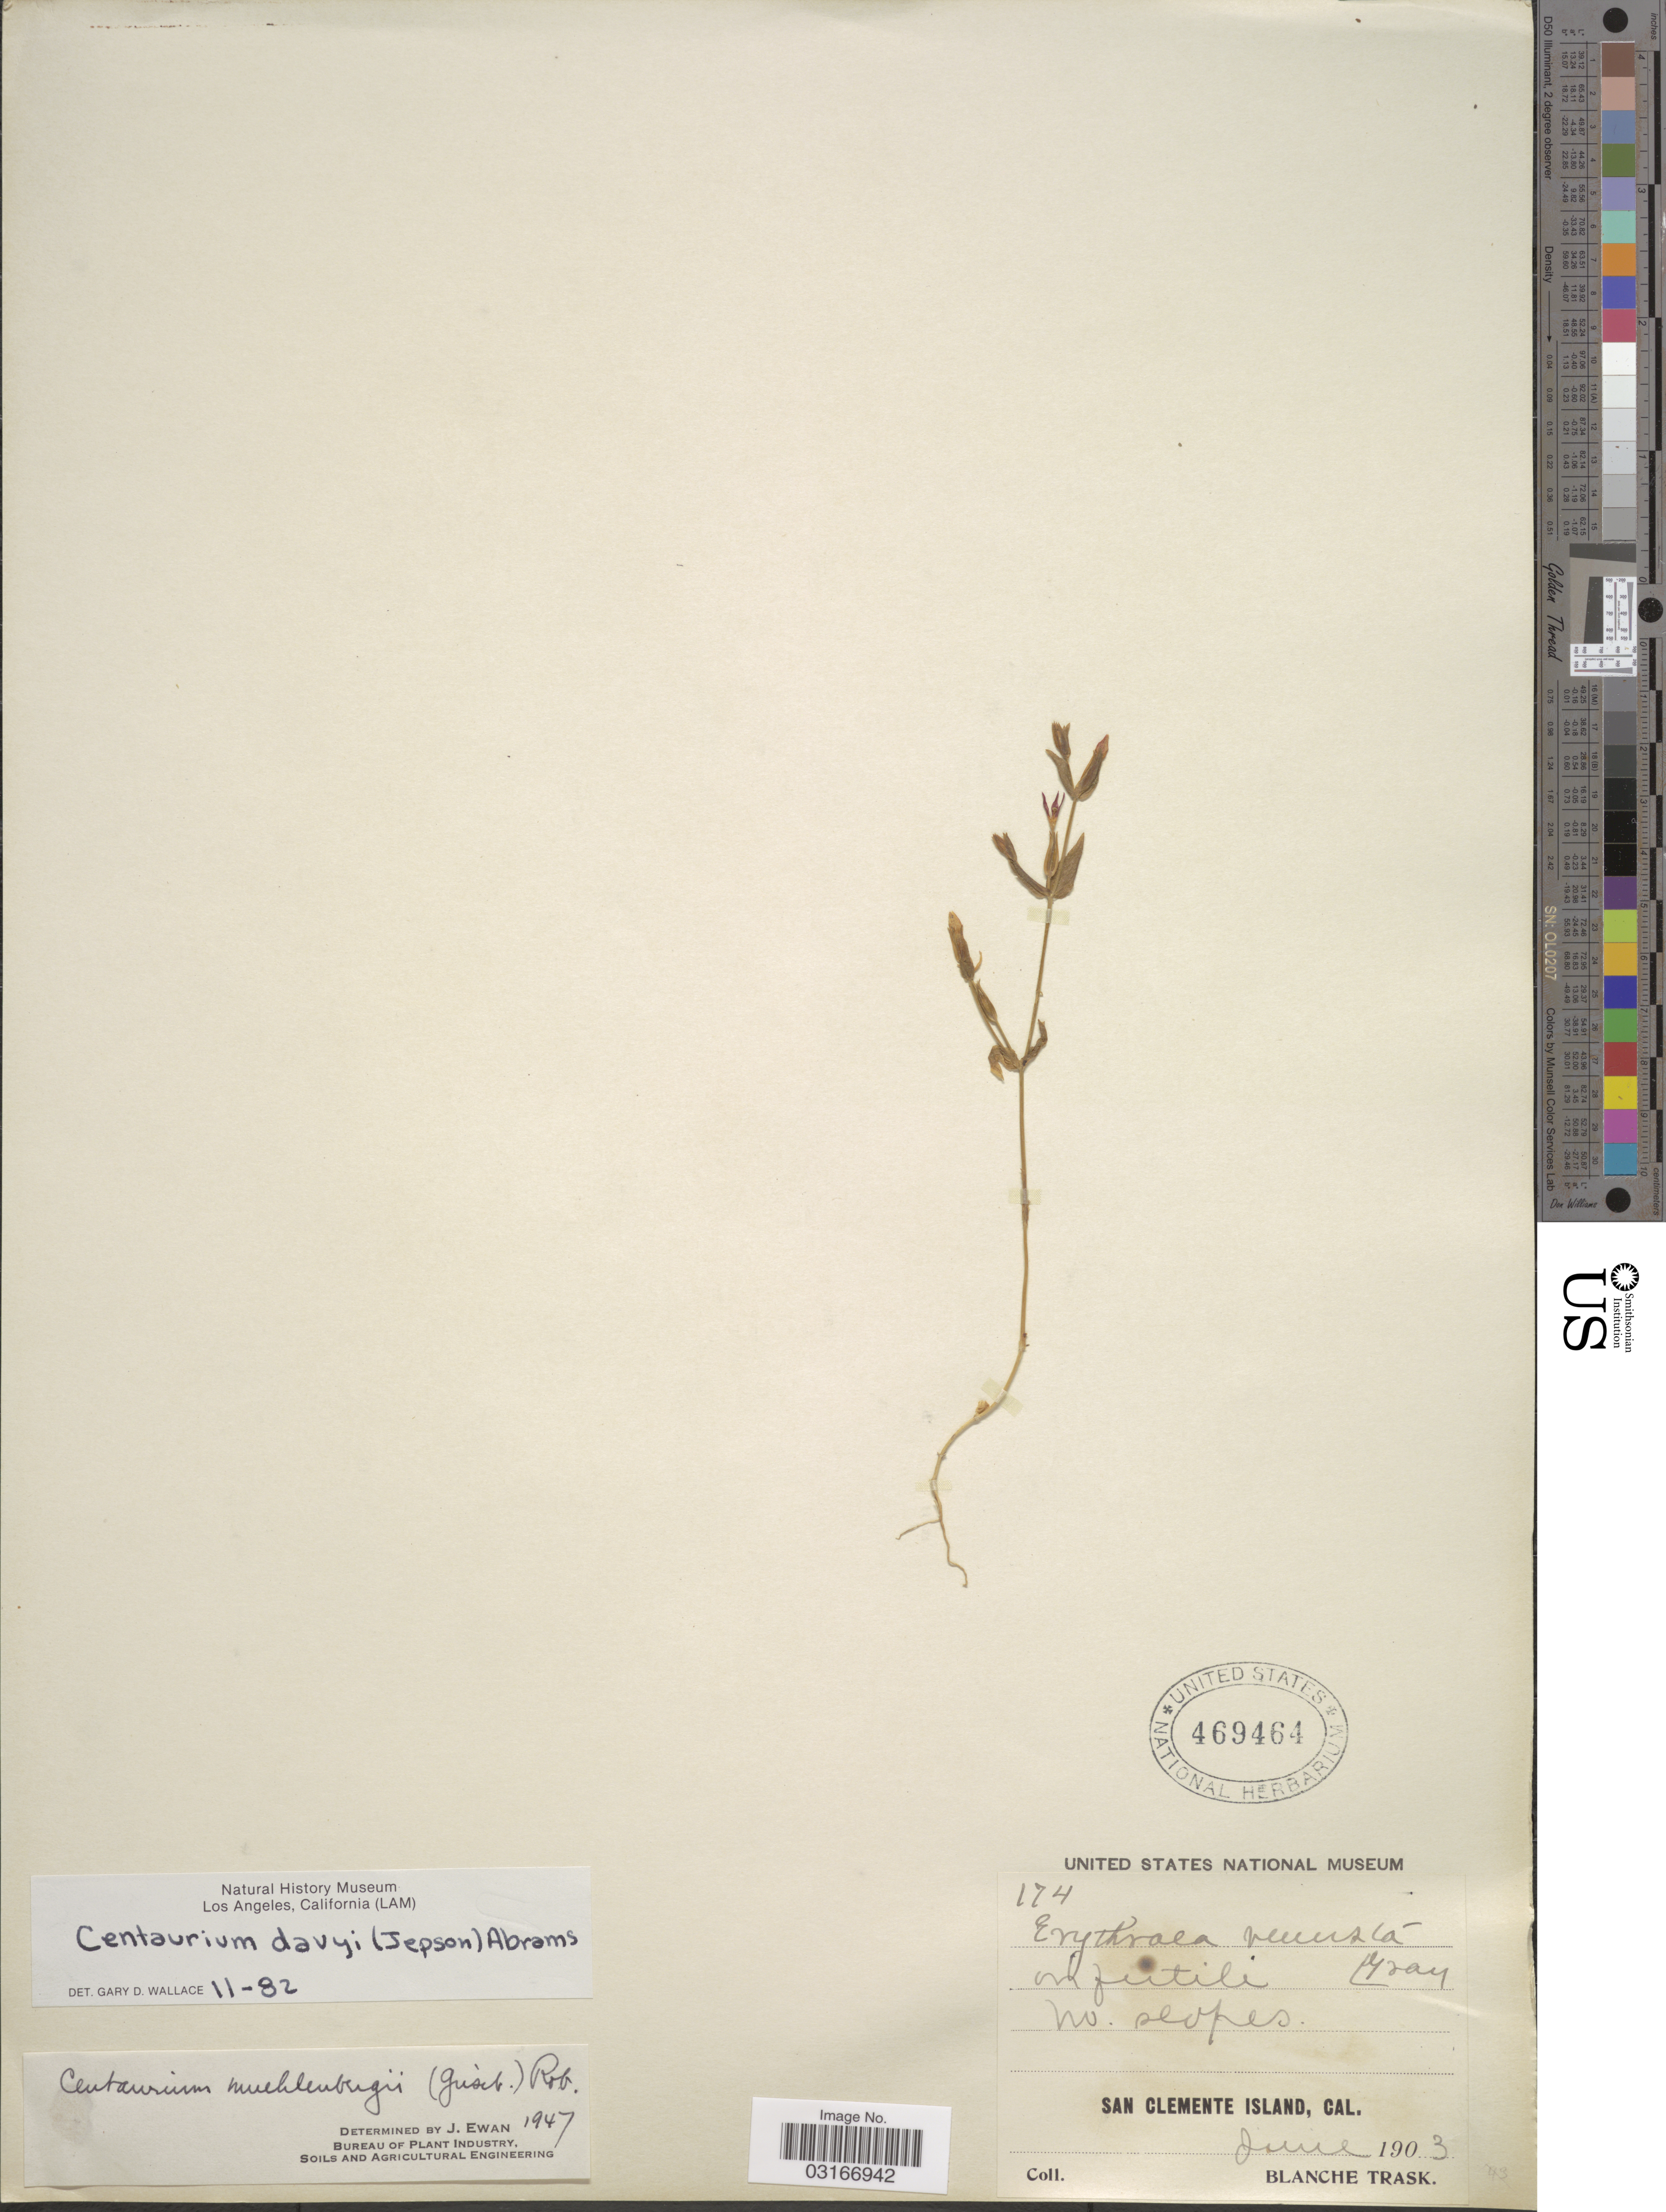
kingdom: Plantae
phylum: Tracheophyta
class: Magnoliopsida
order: Gentianales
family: Gentianaceae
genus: Centaurium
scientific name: Centaurium davyi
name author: (Jeps.) Abrams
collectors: B. Trask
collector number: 174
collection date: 1903-06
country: United States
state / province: California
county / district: Los Angeles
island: San Clemente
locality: San Clemente Island.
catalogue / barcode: US 469646